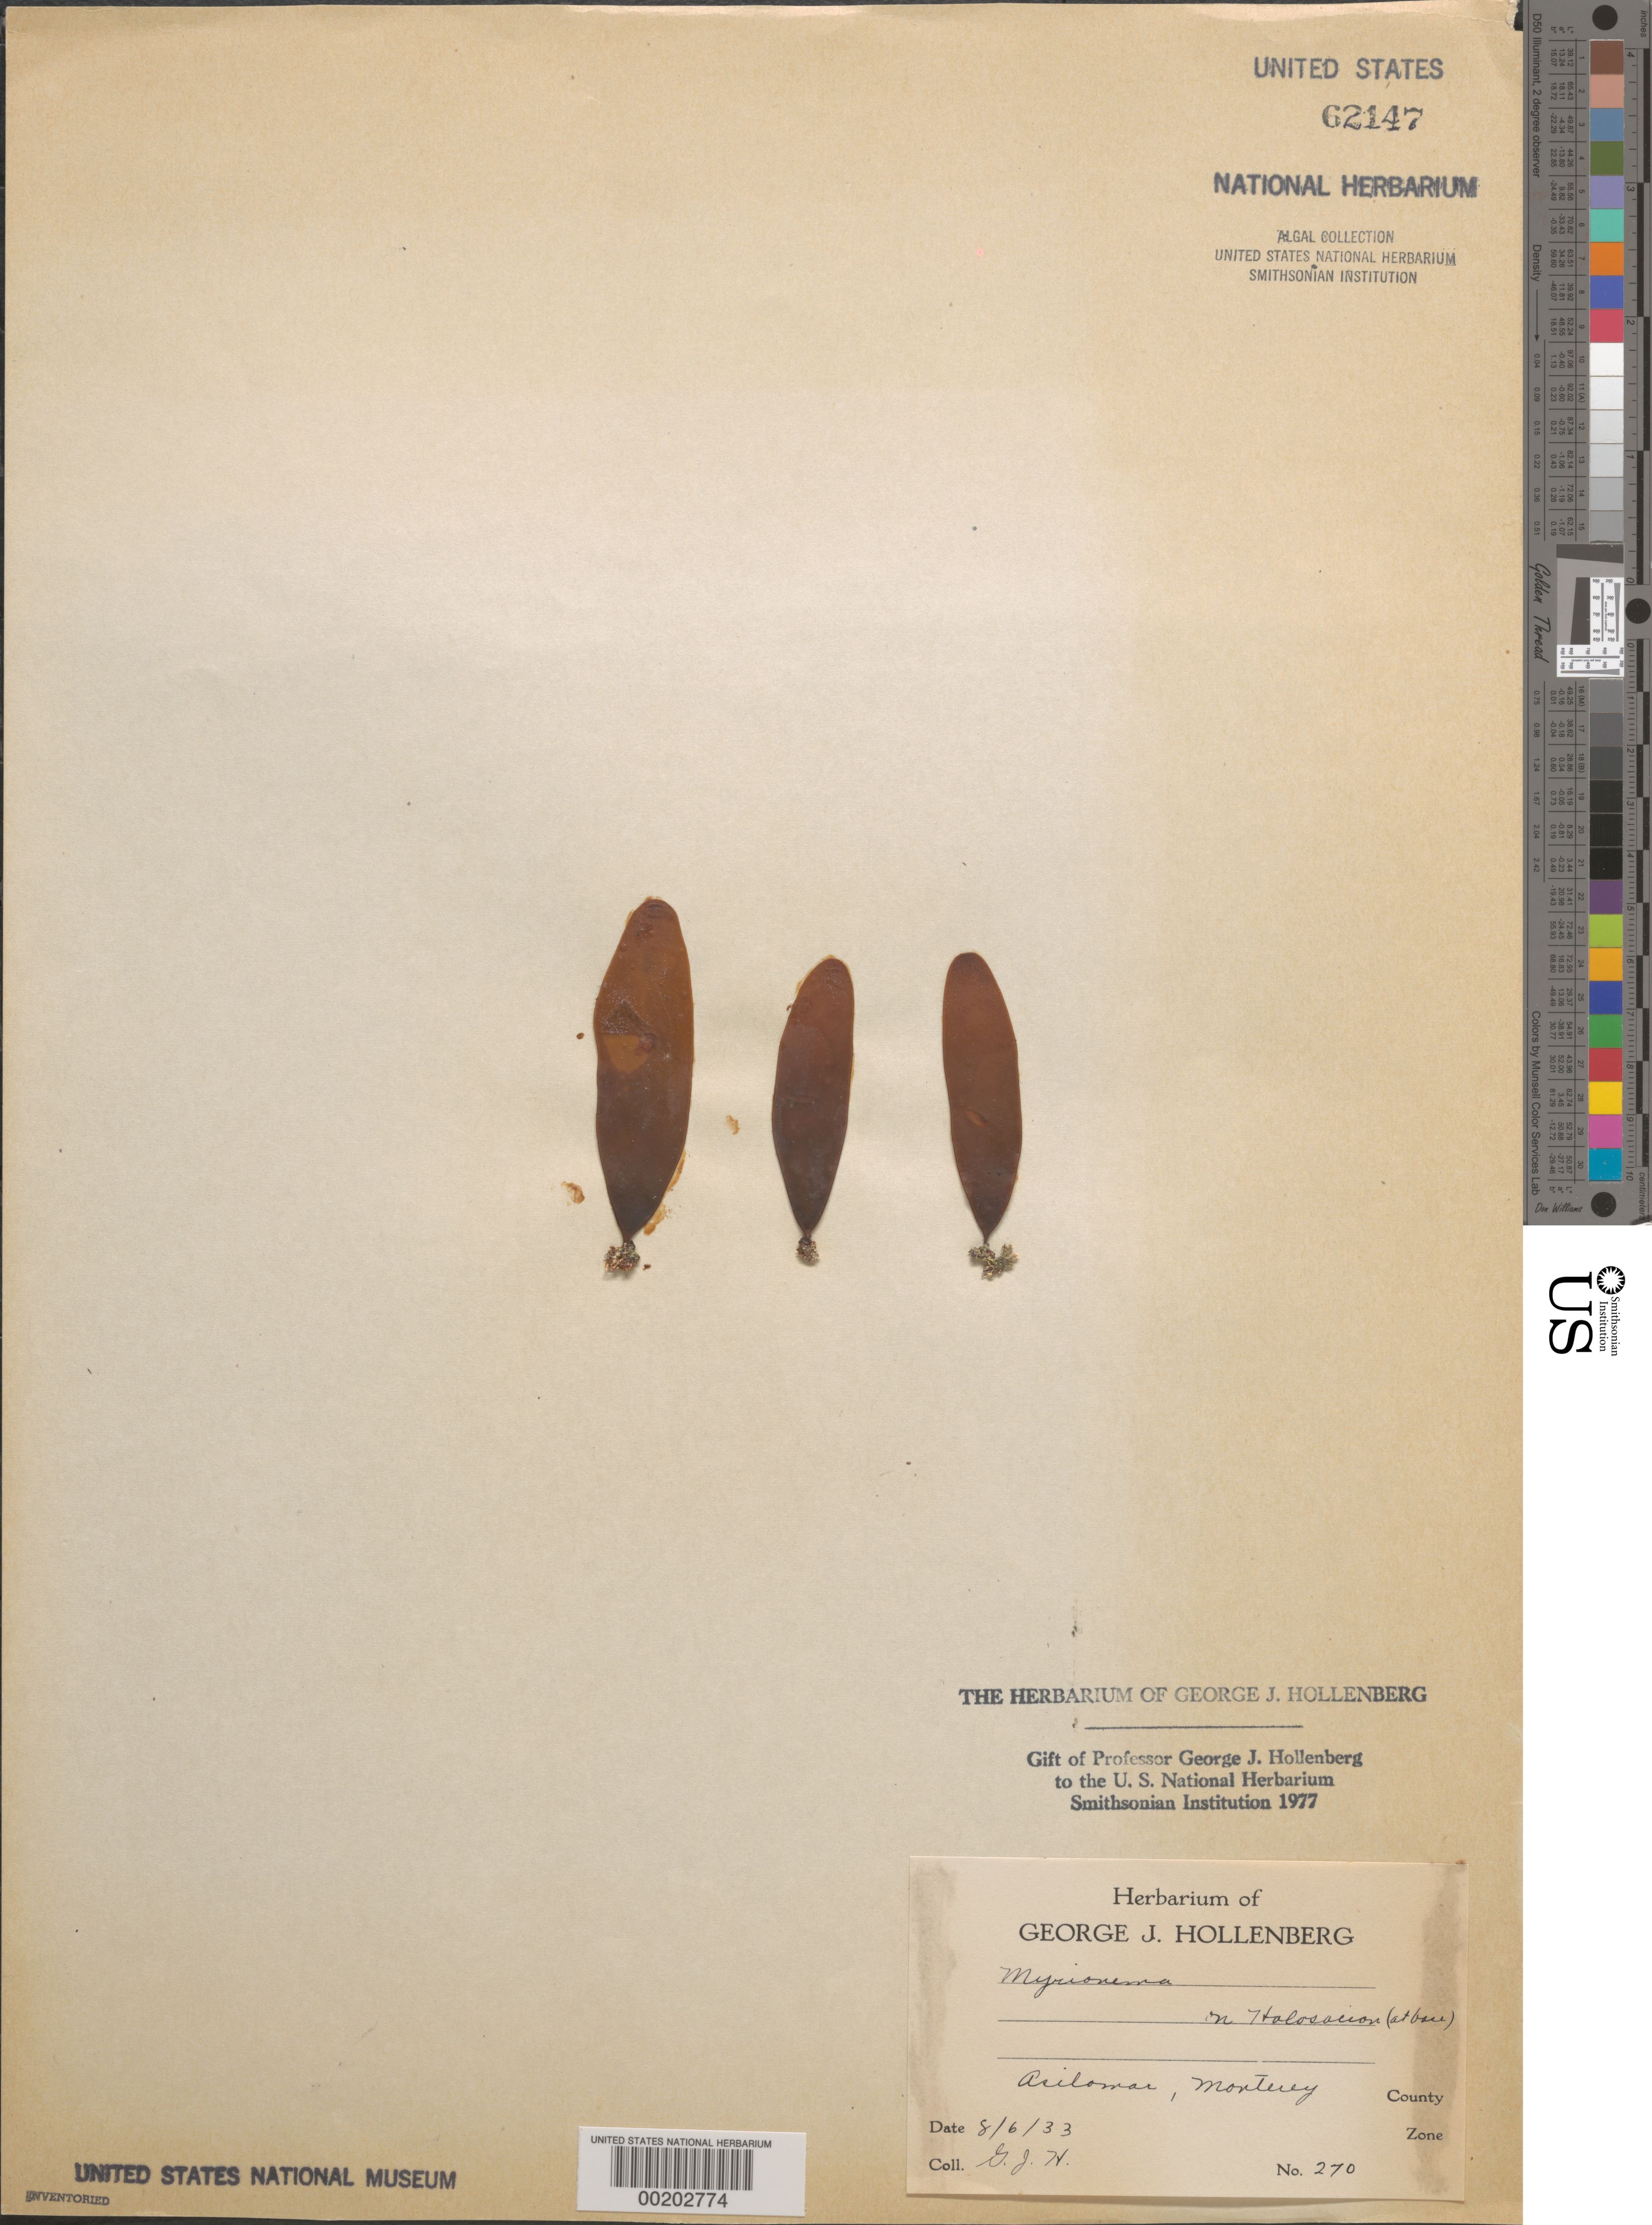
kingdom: Chromista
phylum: Ochrophyta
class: Phaeophyceae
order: Ectocarpales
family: Chordariaceae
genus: Myrionema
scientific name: Myrionema sp.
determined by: Hollenberg, George J.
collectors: G. Hollenberg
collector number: GJH 270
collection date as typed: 06 Aug 1933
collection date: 1933-08-06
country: United States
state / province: California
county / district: Monterey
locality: Asilomar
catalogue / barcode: US 62147